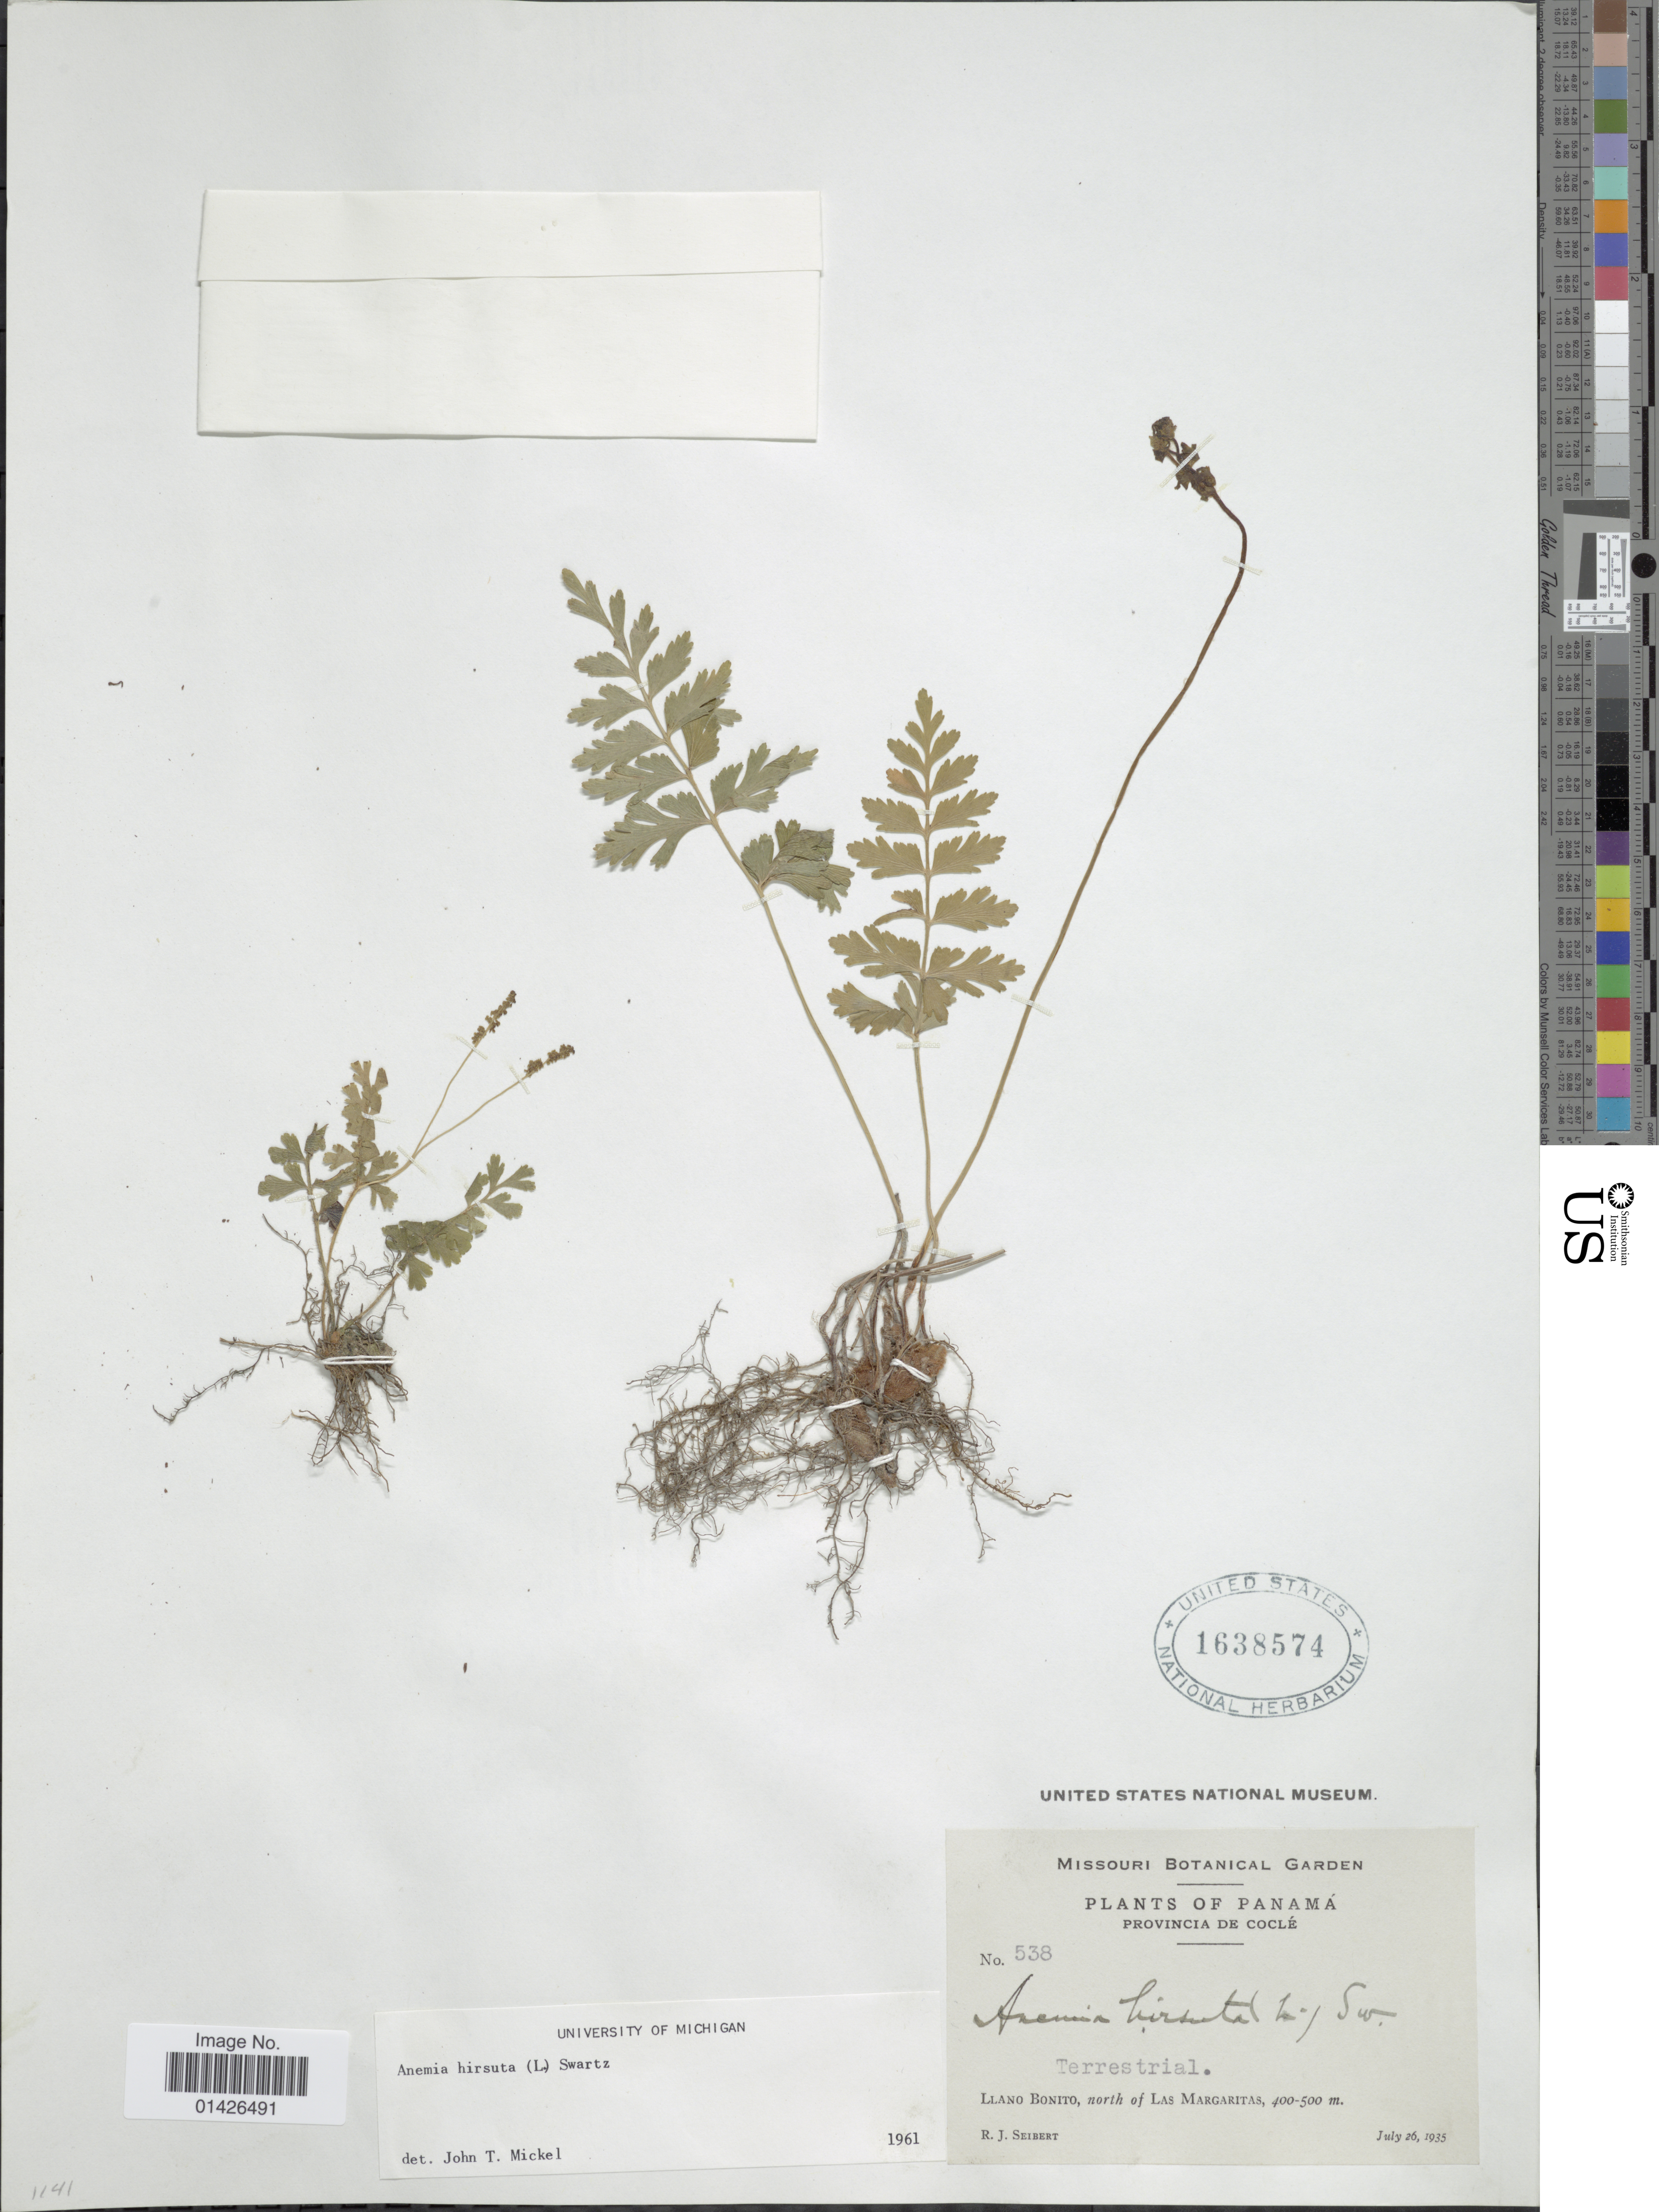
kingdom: Plantae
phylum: Tracheophyta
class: Polypodiopsida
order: Schizaeales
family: Anemiaceae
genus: Anemia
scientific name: Anemia hirsuta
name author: (L.) Sw.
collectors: R. J. Seibert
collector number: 538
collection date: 1935-07-26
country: Panama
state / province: Coclé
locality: Llano Bonito, north of Las Margaritas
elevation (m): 400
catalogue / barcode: US 1638574